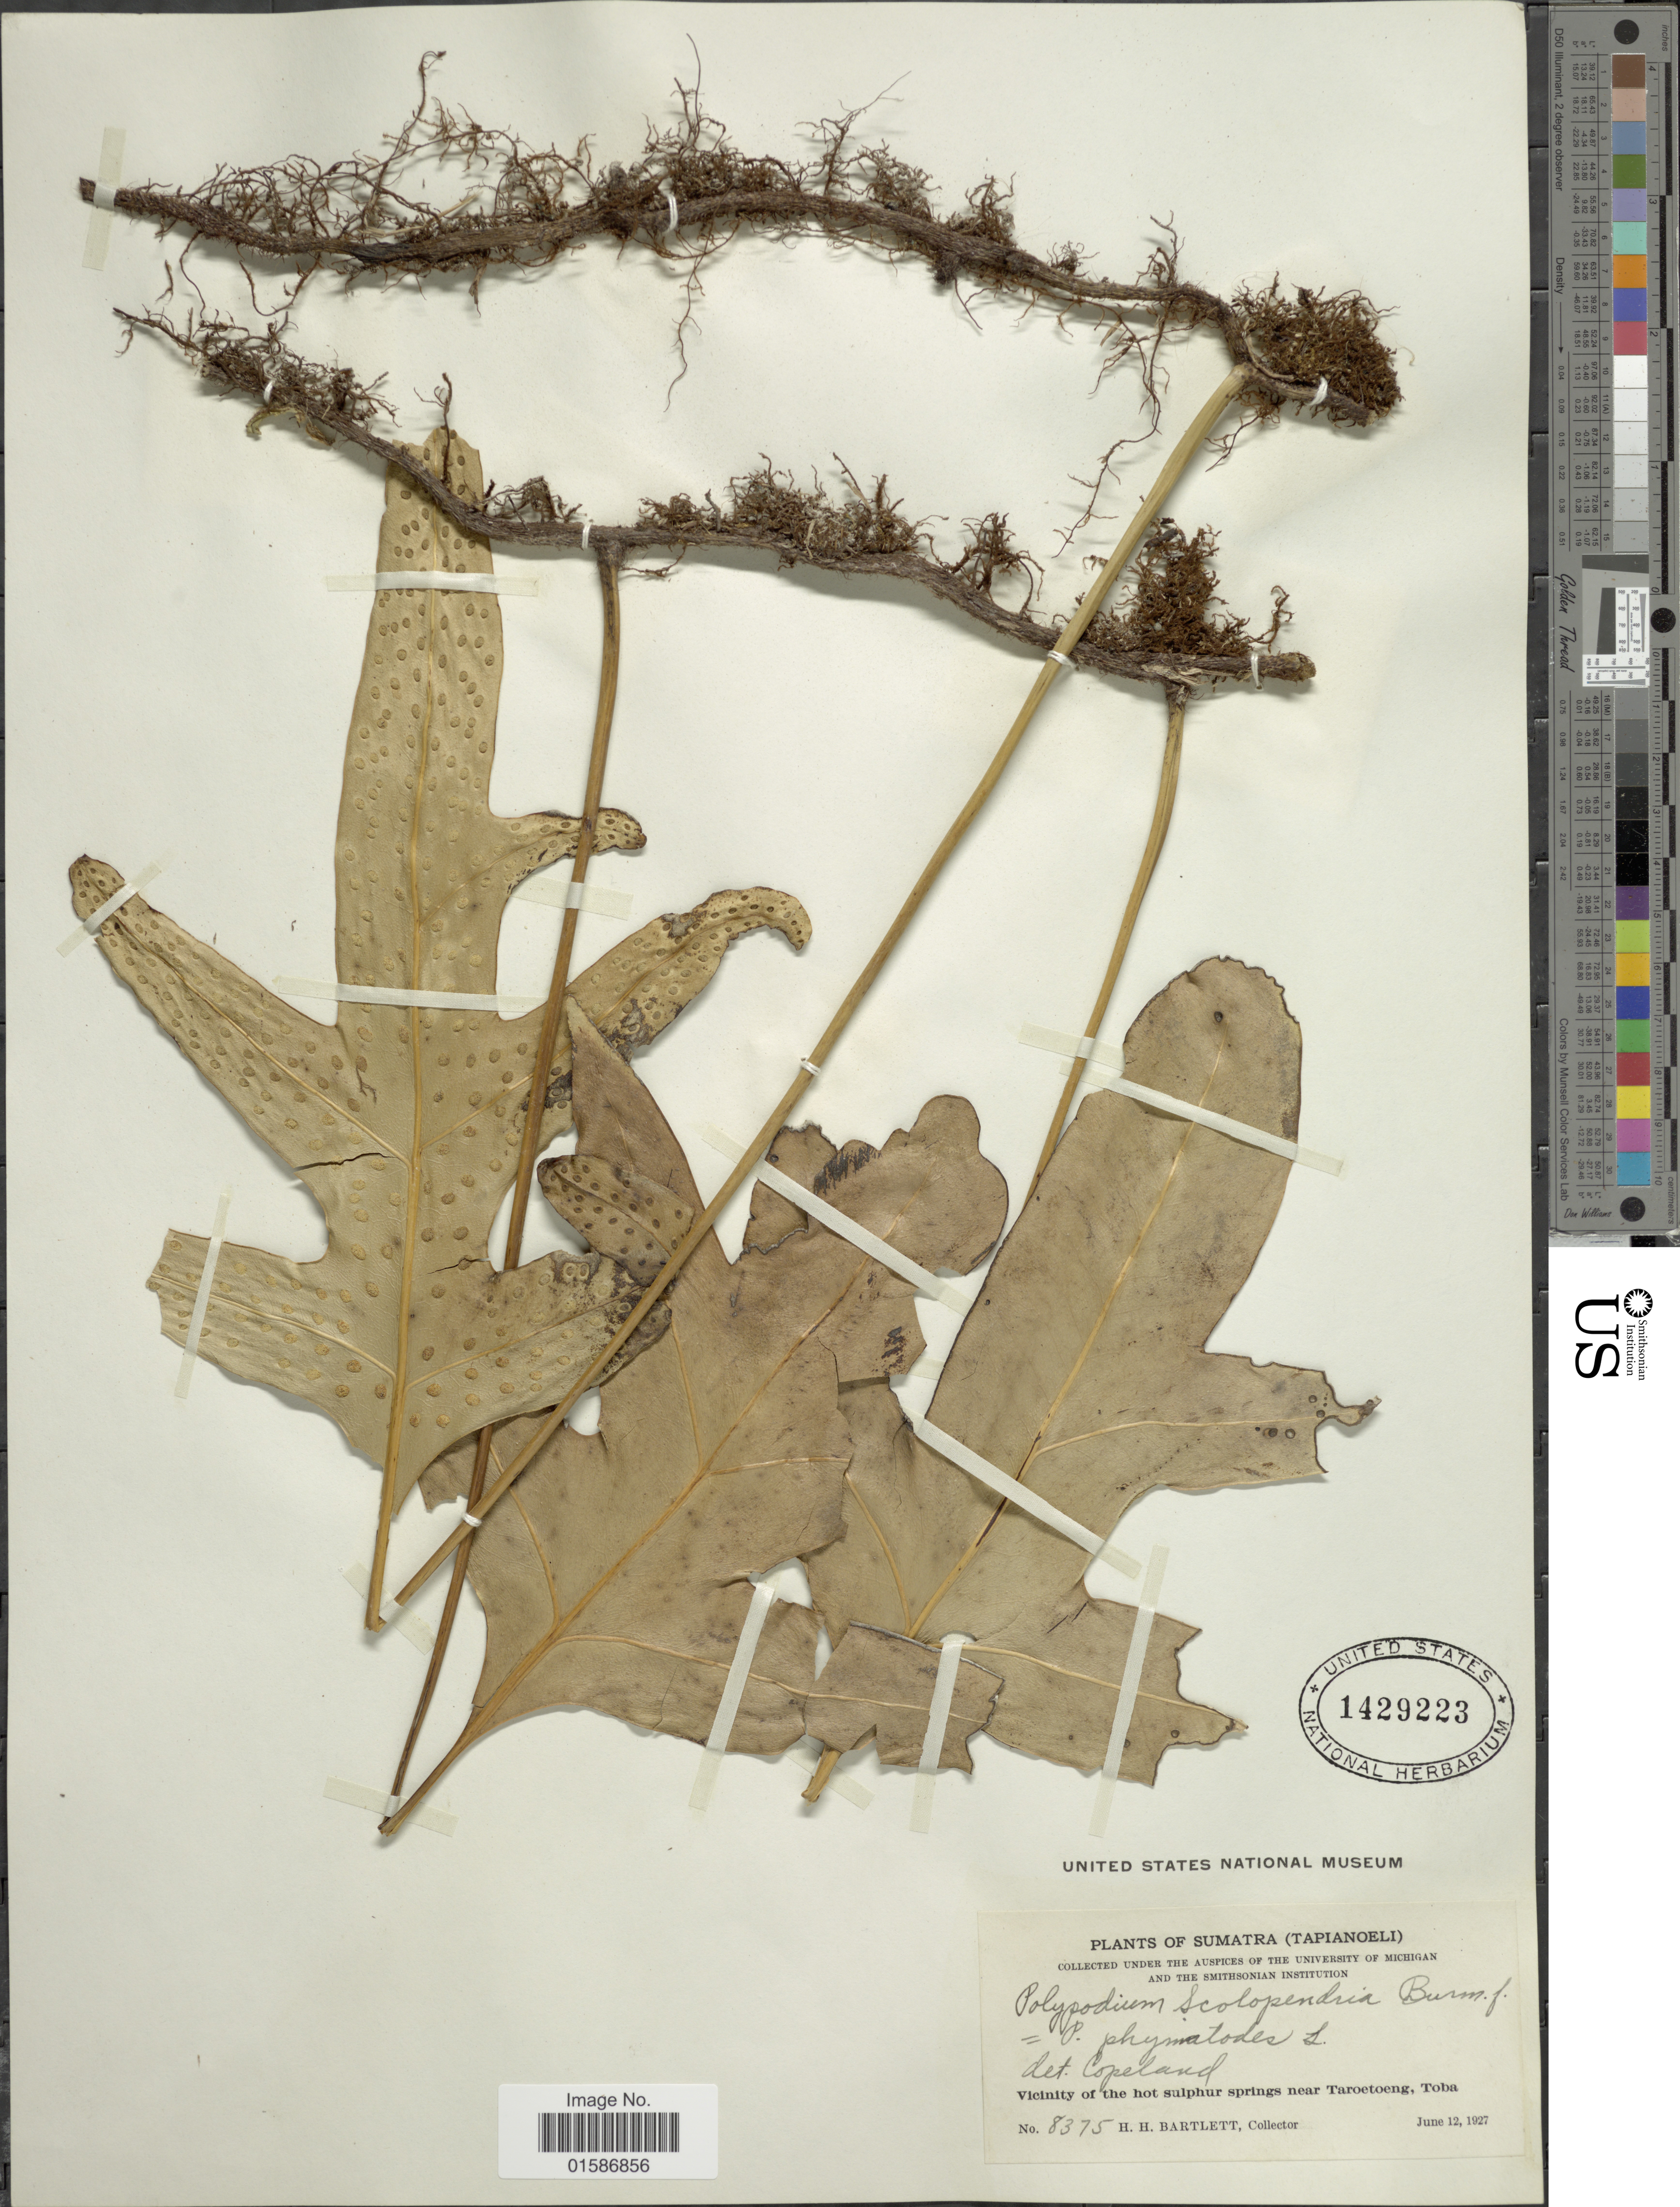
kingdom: Plantae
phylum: Tracheophyta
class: Polypodiopsida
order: Polypodiales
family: Polypodiaceae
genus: Microsorum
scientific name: Microsorum scolopendria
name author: (Burm. f.) Copel.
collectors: H. H. Bartlett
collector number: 8375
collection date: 1927-06-12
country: Indonesia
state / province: Sumatra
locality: (Tapanioeli) Viciniy of the hot sulphur springs near Taroetong, Toba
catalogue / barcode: US 1429223